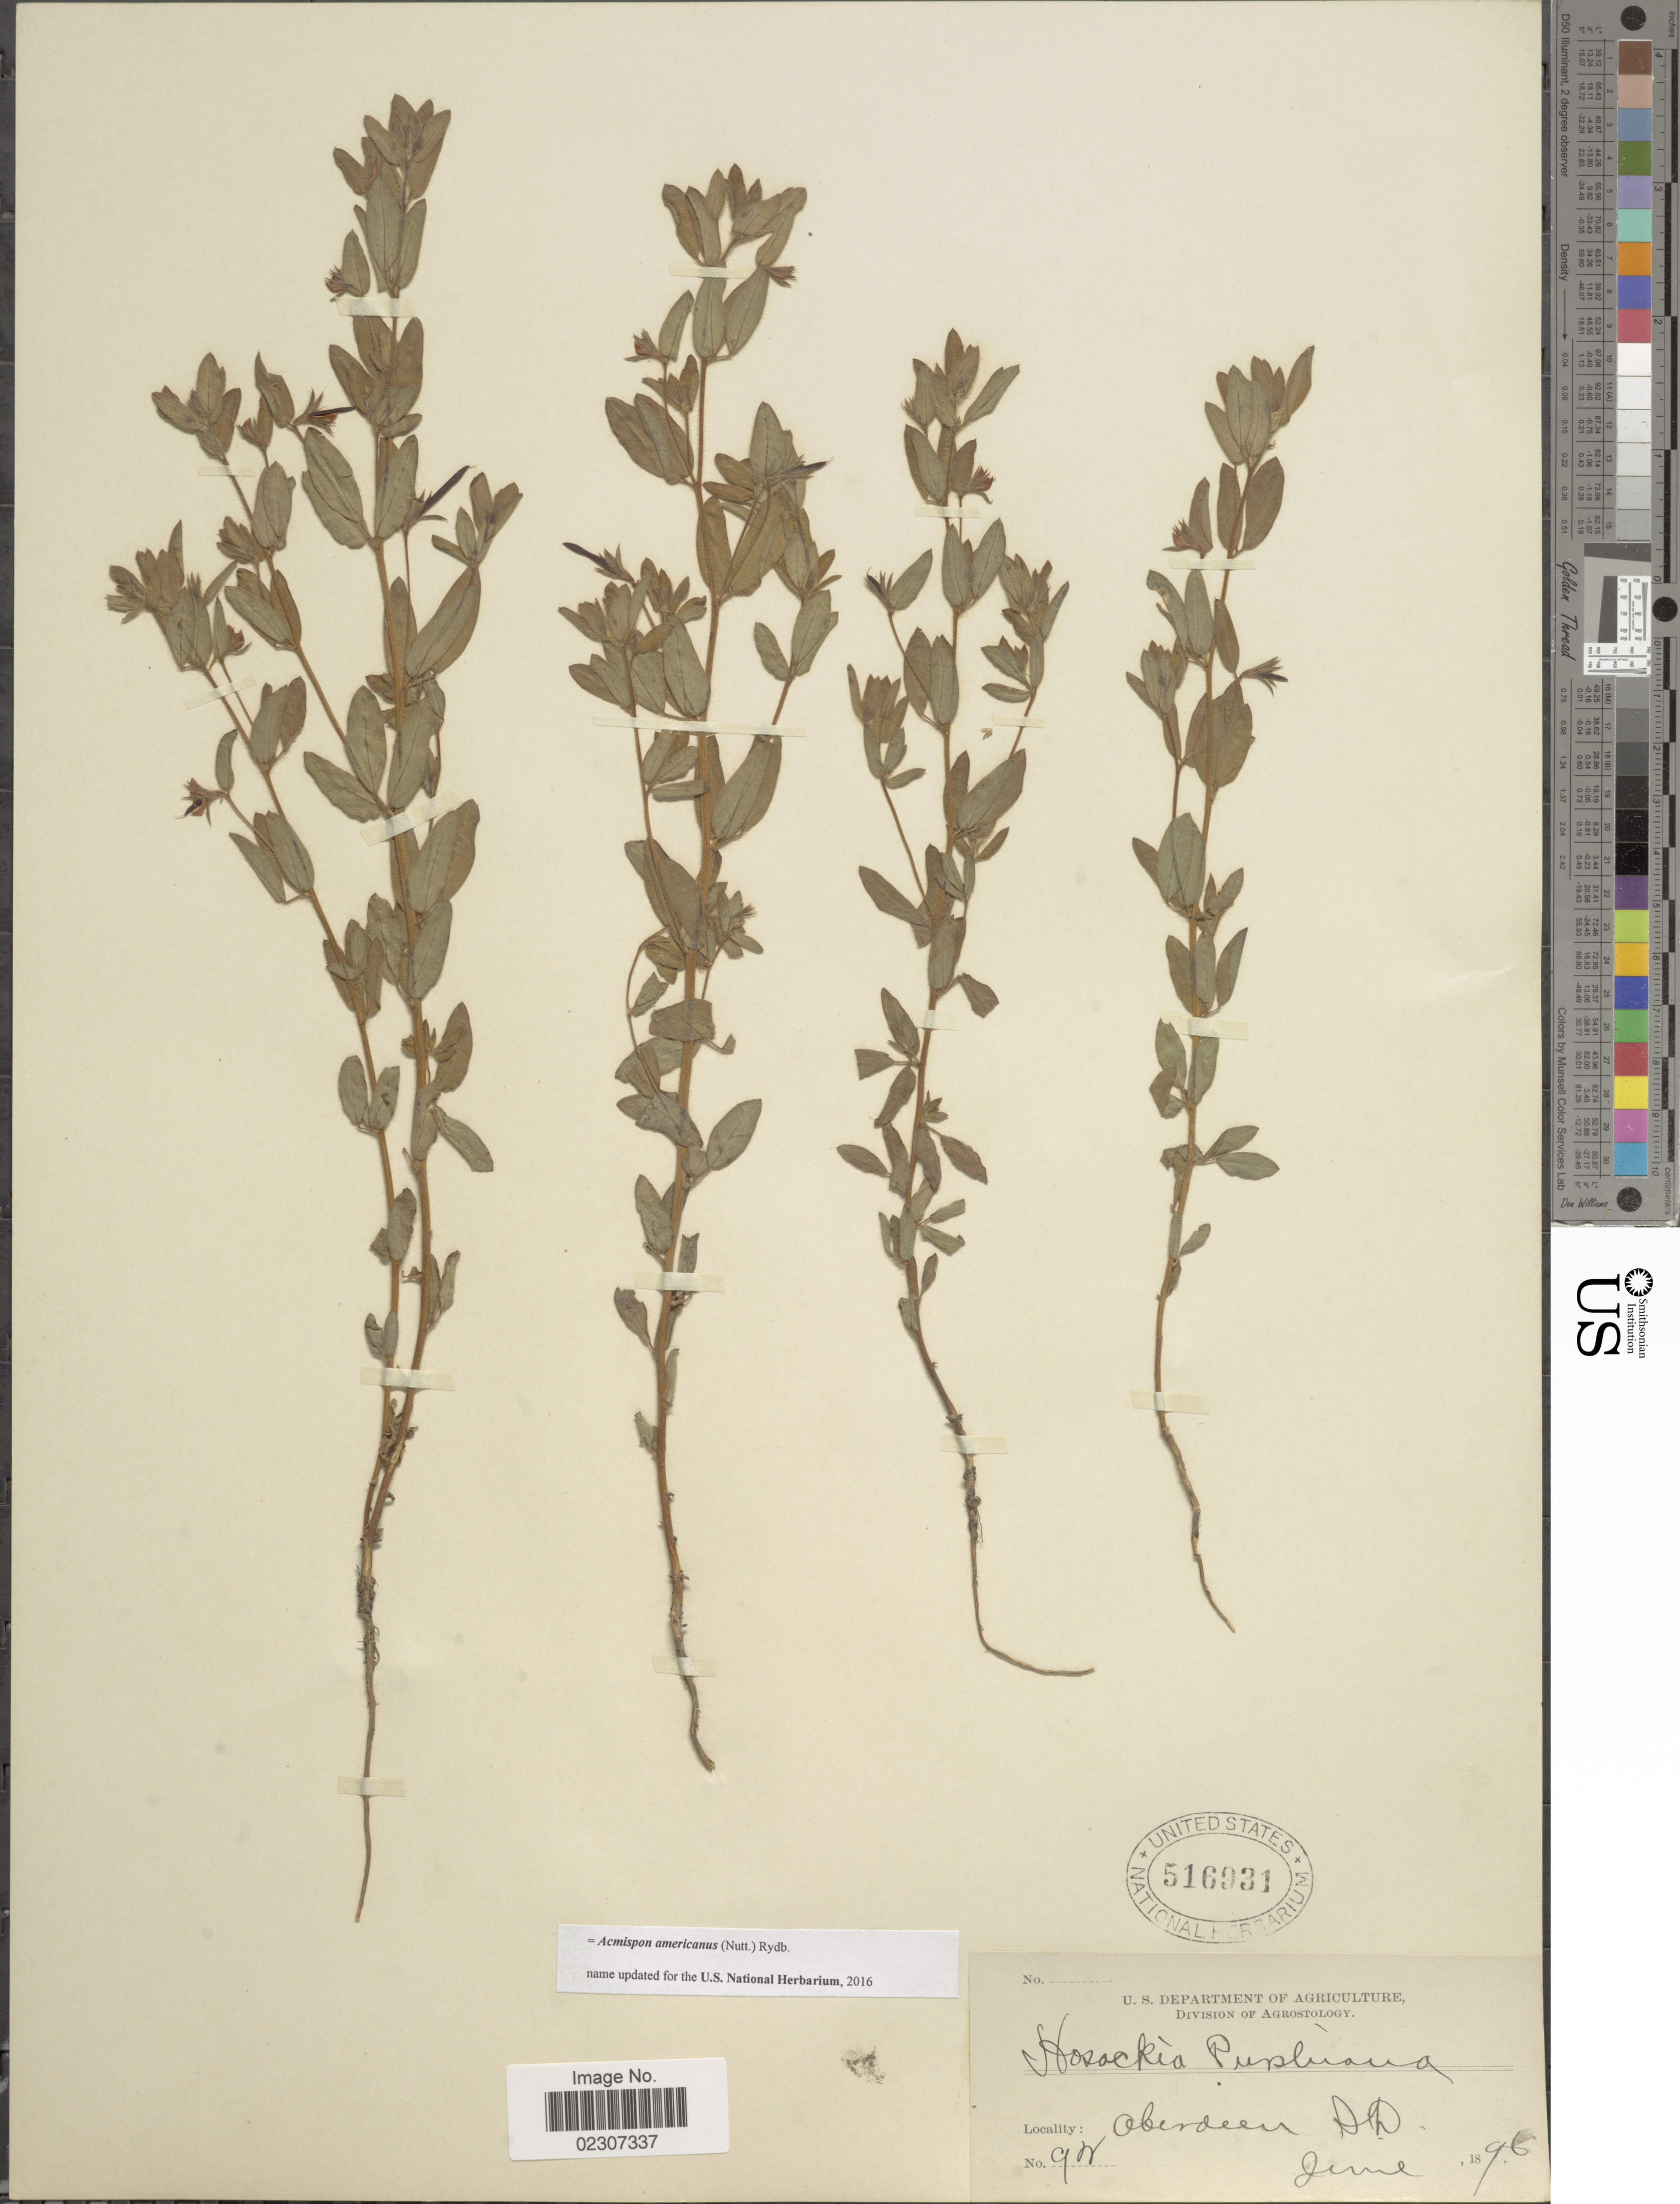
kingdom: Plantae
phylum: Tracheophyta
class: Magnoliopsida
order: Fabales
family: Fabaceae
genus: Acmispon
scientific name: Acmispon americanus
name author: (Nutt.) Rydb.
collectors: U.S. Department of Agriculture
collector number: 928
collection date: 1896-06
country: United States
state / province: South Dakota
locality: Aberdeen S.D.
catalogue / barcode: US 516931